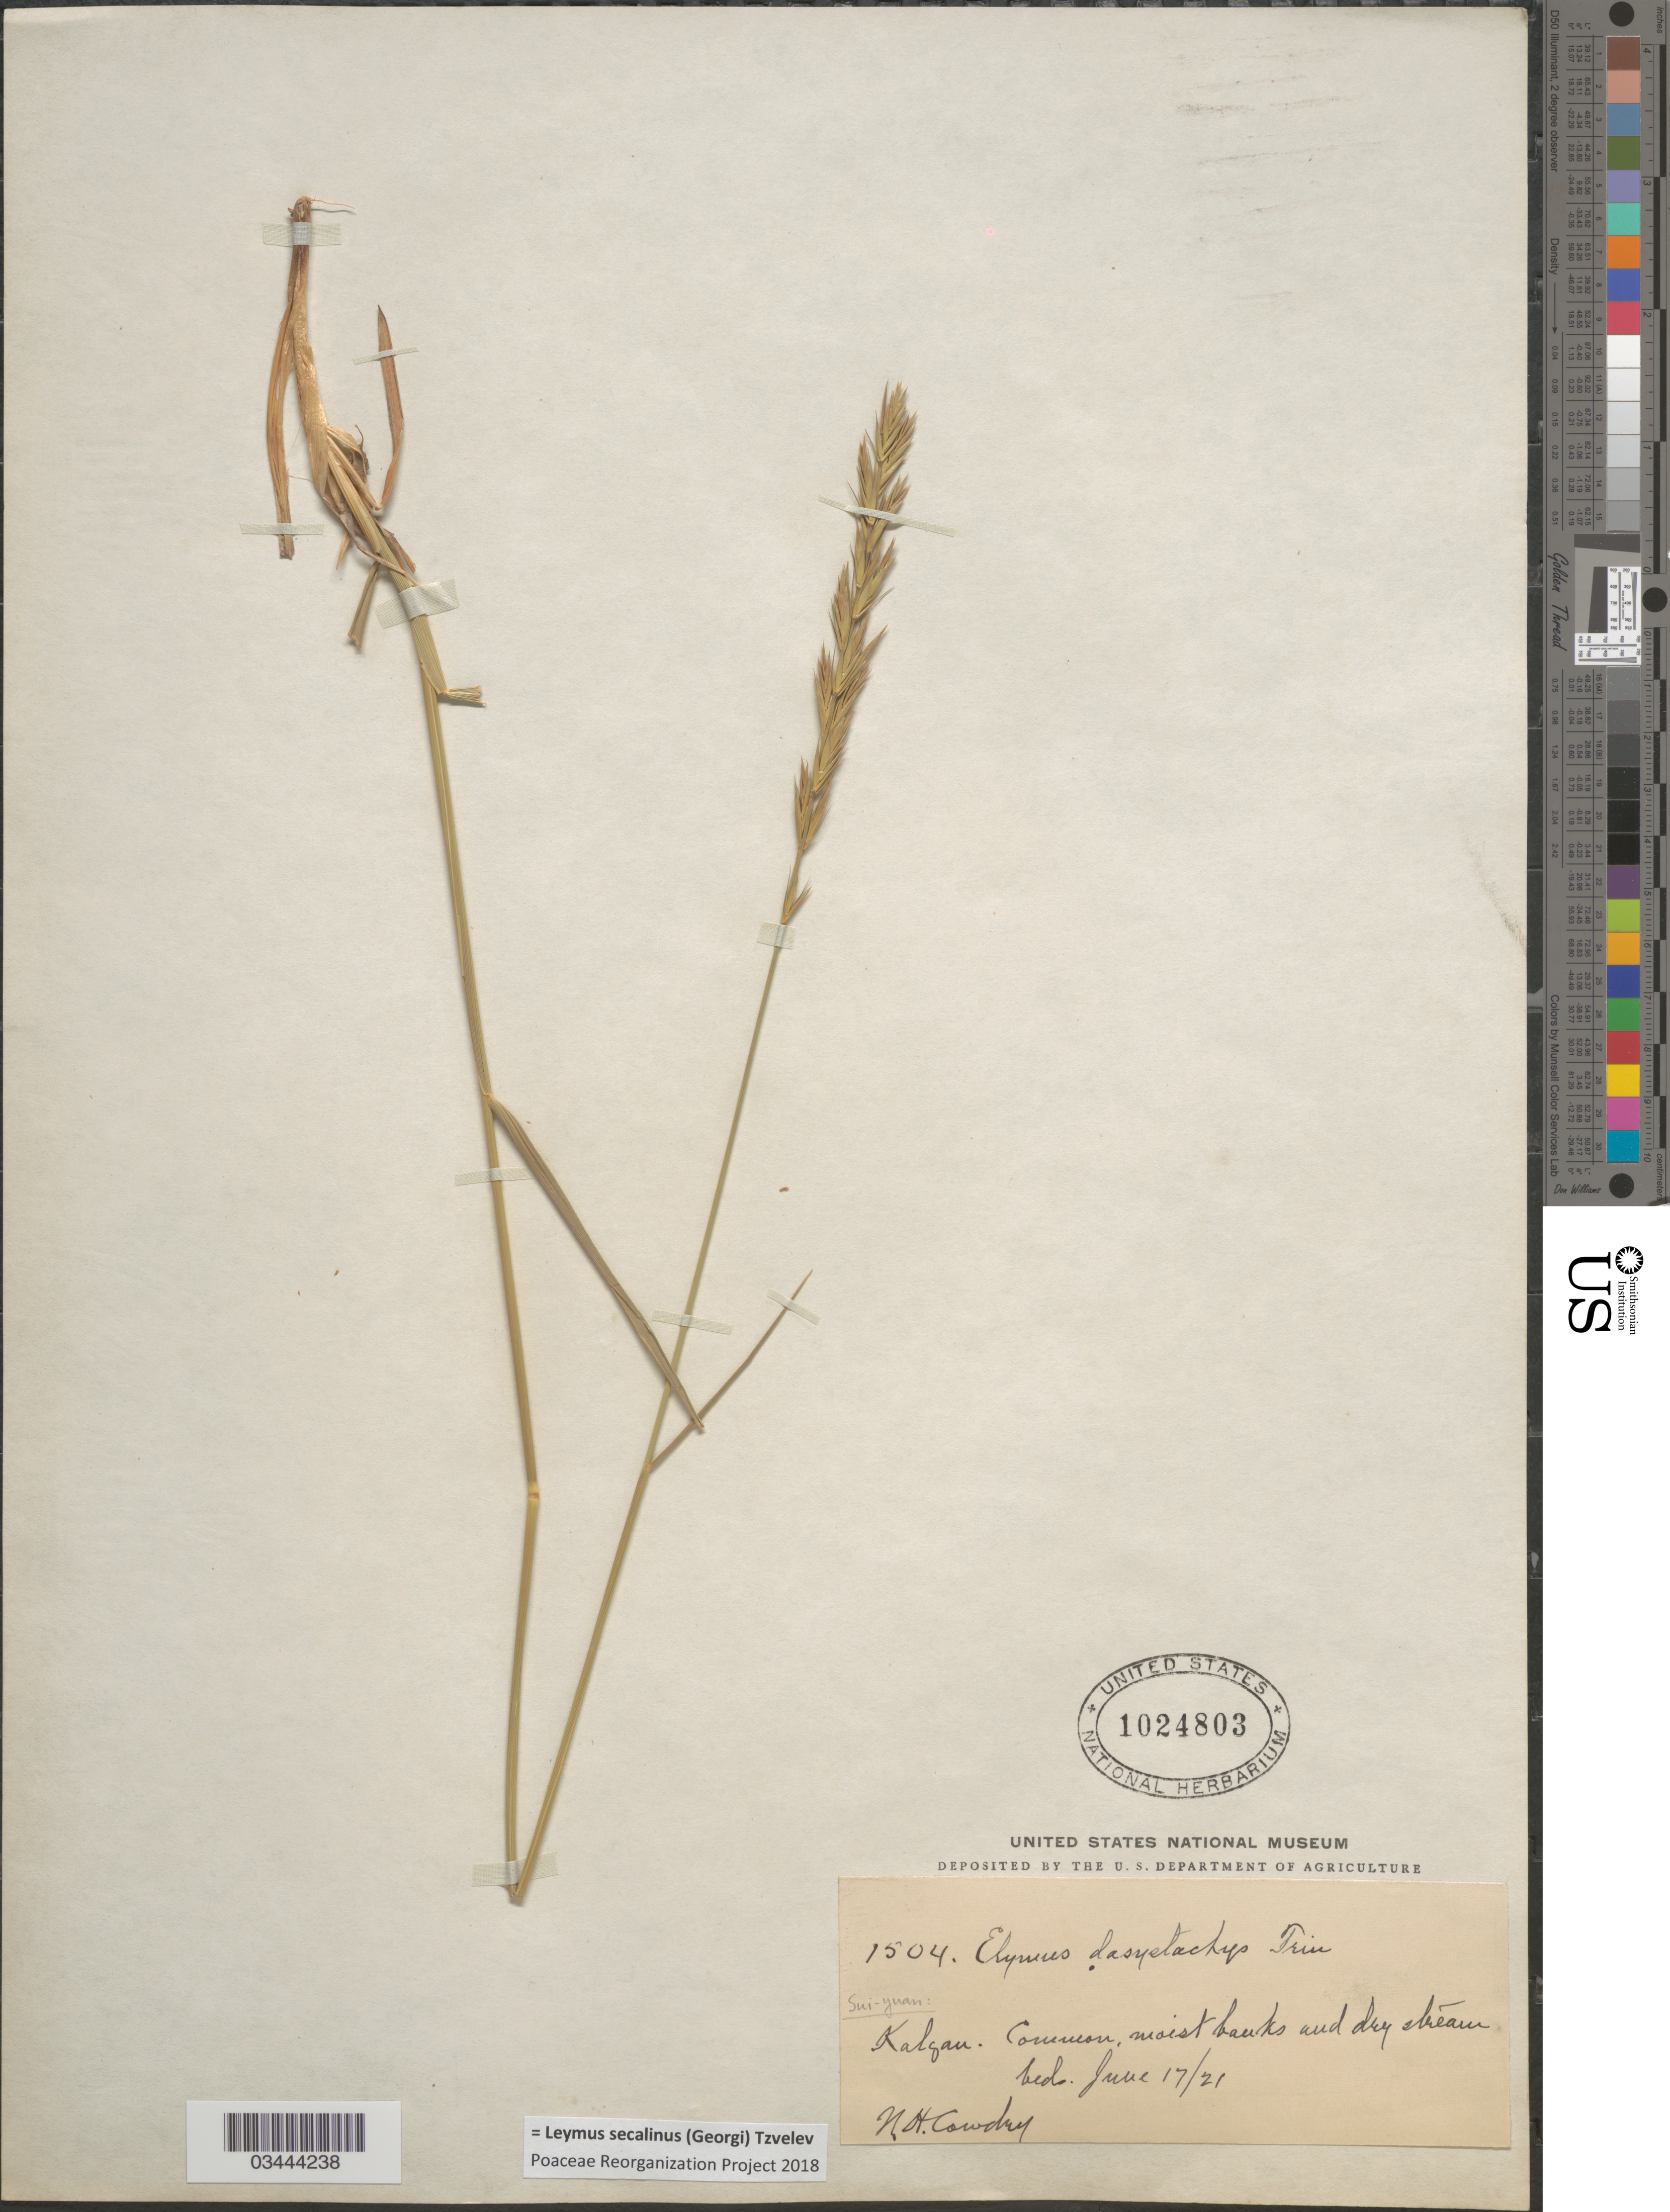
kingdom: Plantae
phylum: Tracheophyta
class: Liliopsida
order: Poales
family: Poaceae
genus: Leymus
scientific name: Leymus secalinus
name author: (Georgi) Tzvelev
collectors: N. H. Cowdry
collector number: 504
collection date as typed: Transcribed d/m/y: 17/6/21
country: China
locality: Sui-yuan: Kalgan: Common, moist banks and dry stream beds.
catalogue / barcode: US 1024803